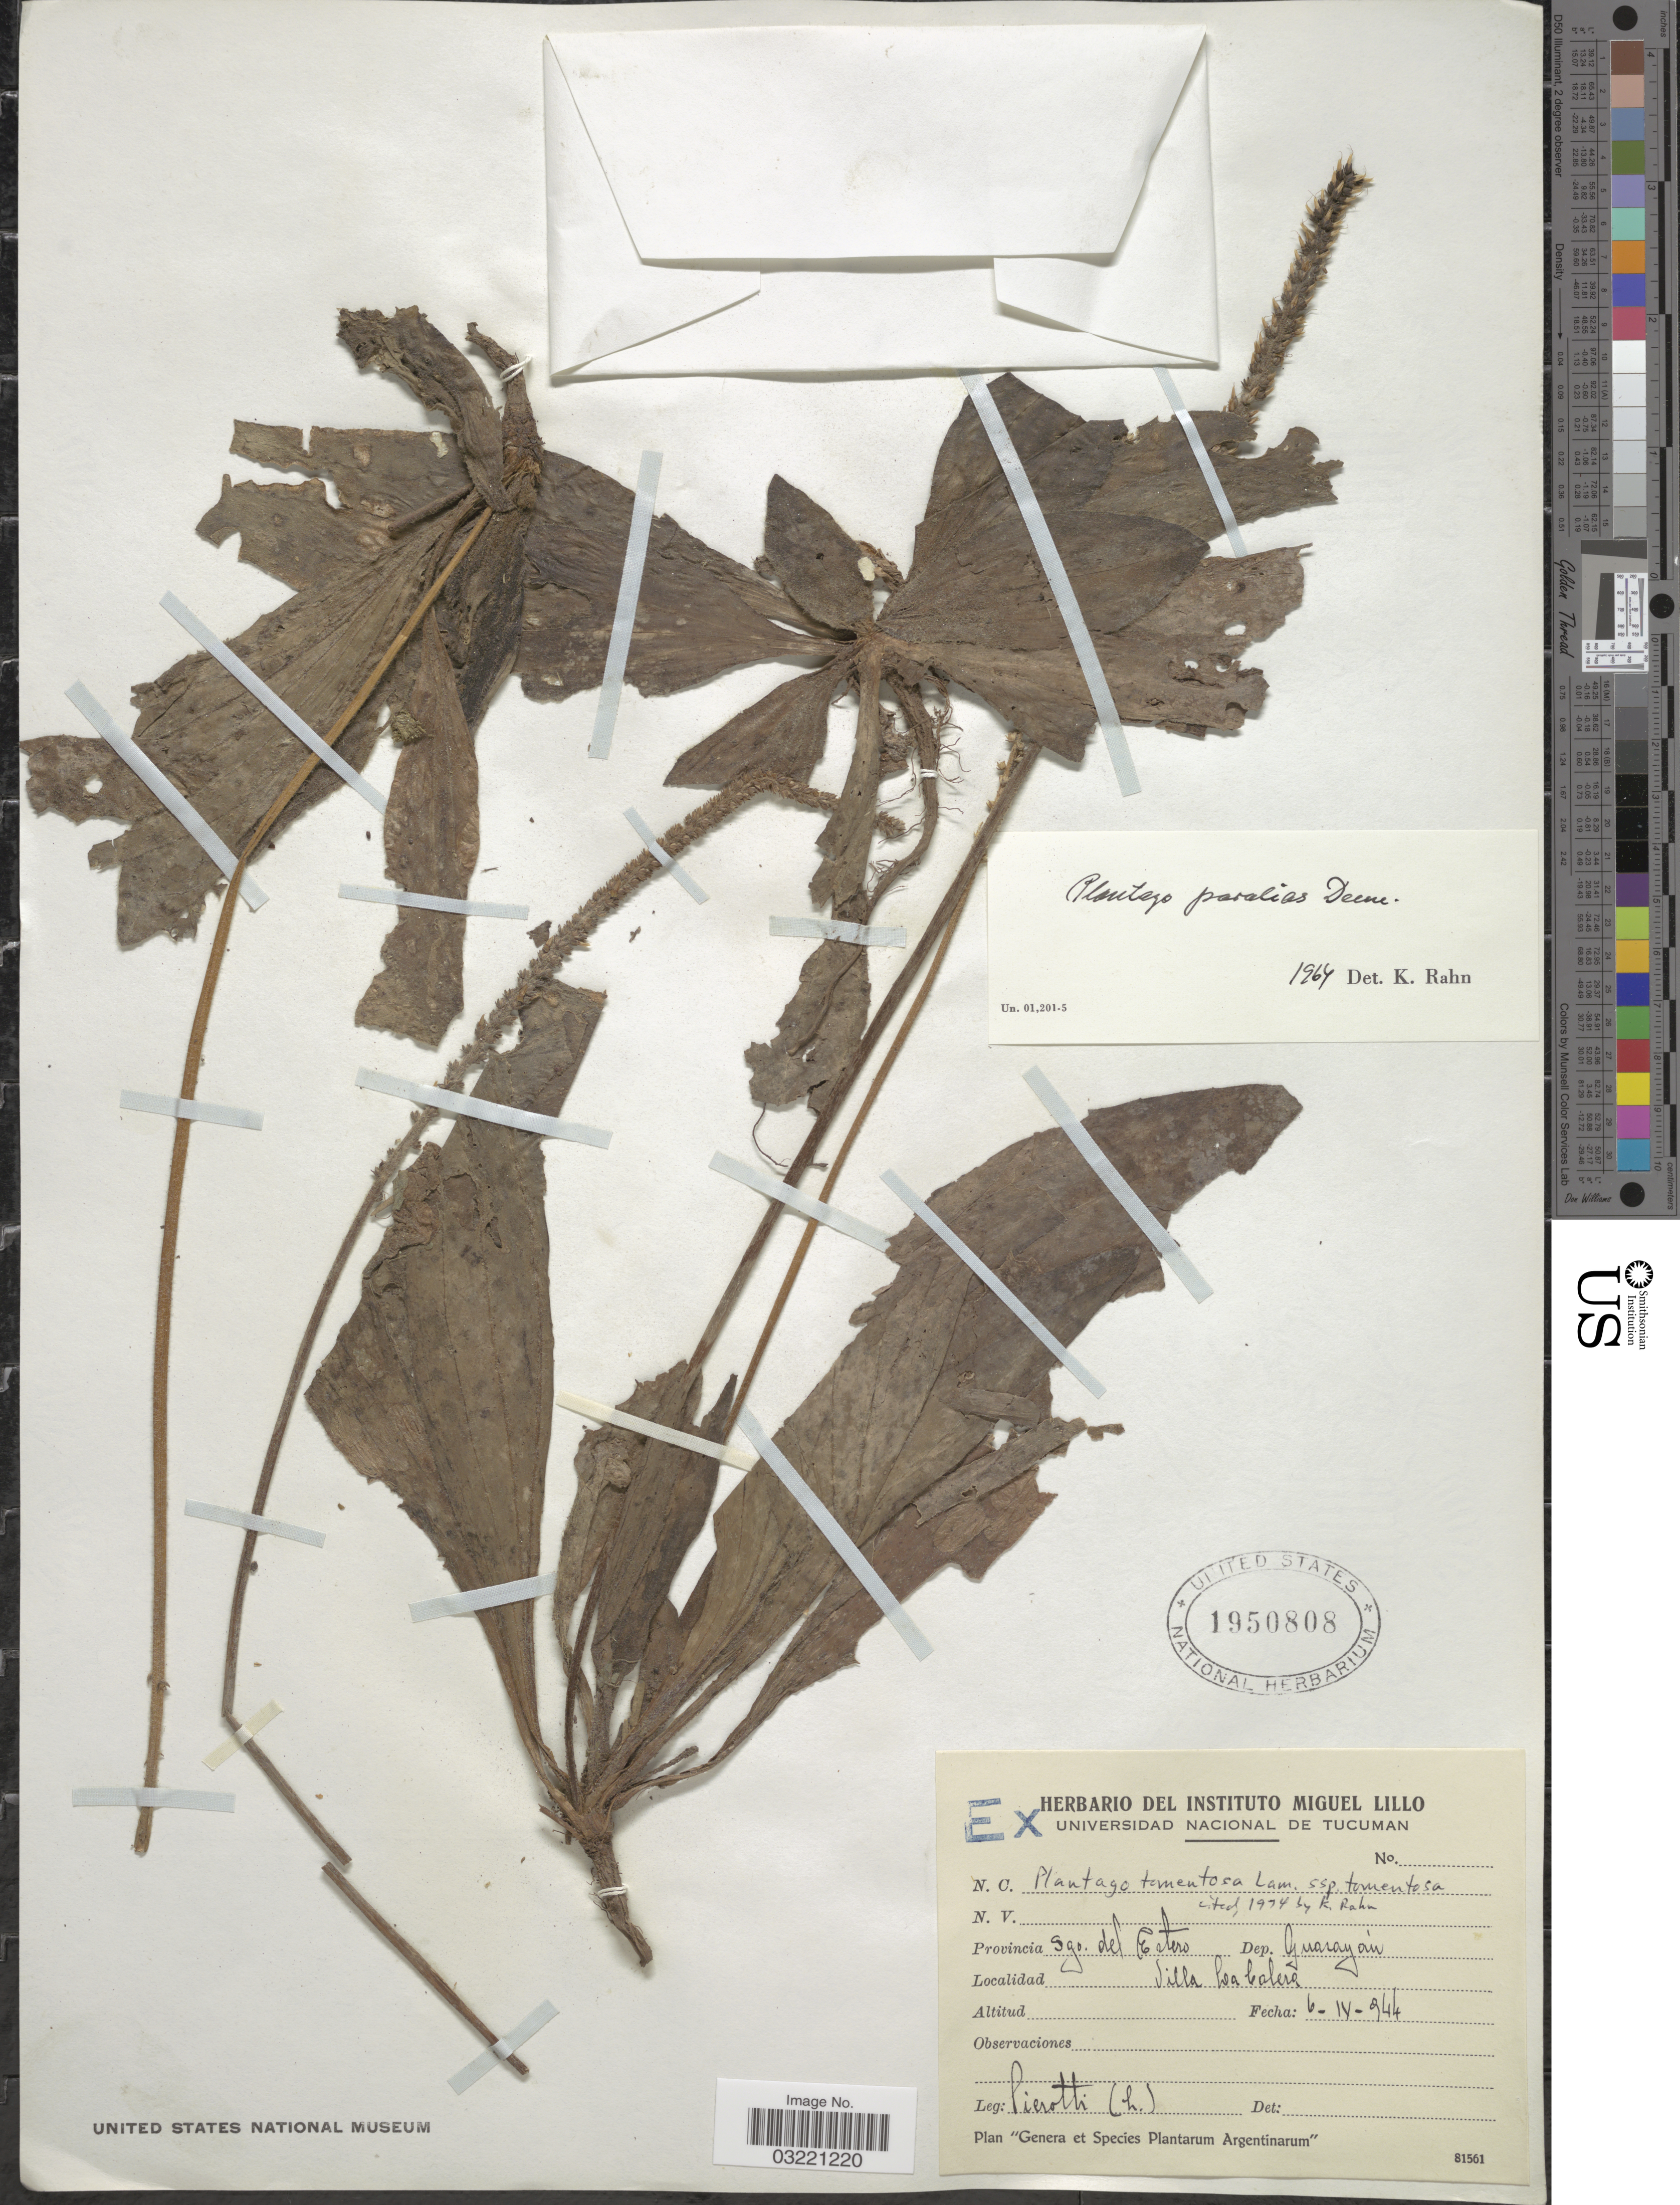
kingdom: Plantae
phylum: Tracheophyta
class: Magnoliopsida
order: Lamiales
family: Plantaginaceae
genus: Plantago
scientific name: Plantago tomentosa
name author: Lam.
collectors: Pierotti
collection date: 1944-04-06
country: Argentina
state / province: Santiago del Estero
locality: Dep. Guasayan, Villa La Calera.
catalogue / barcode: US 1950808